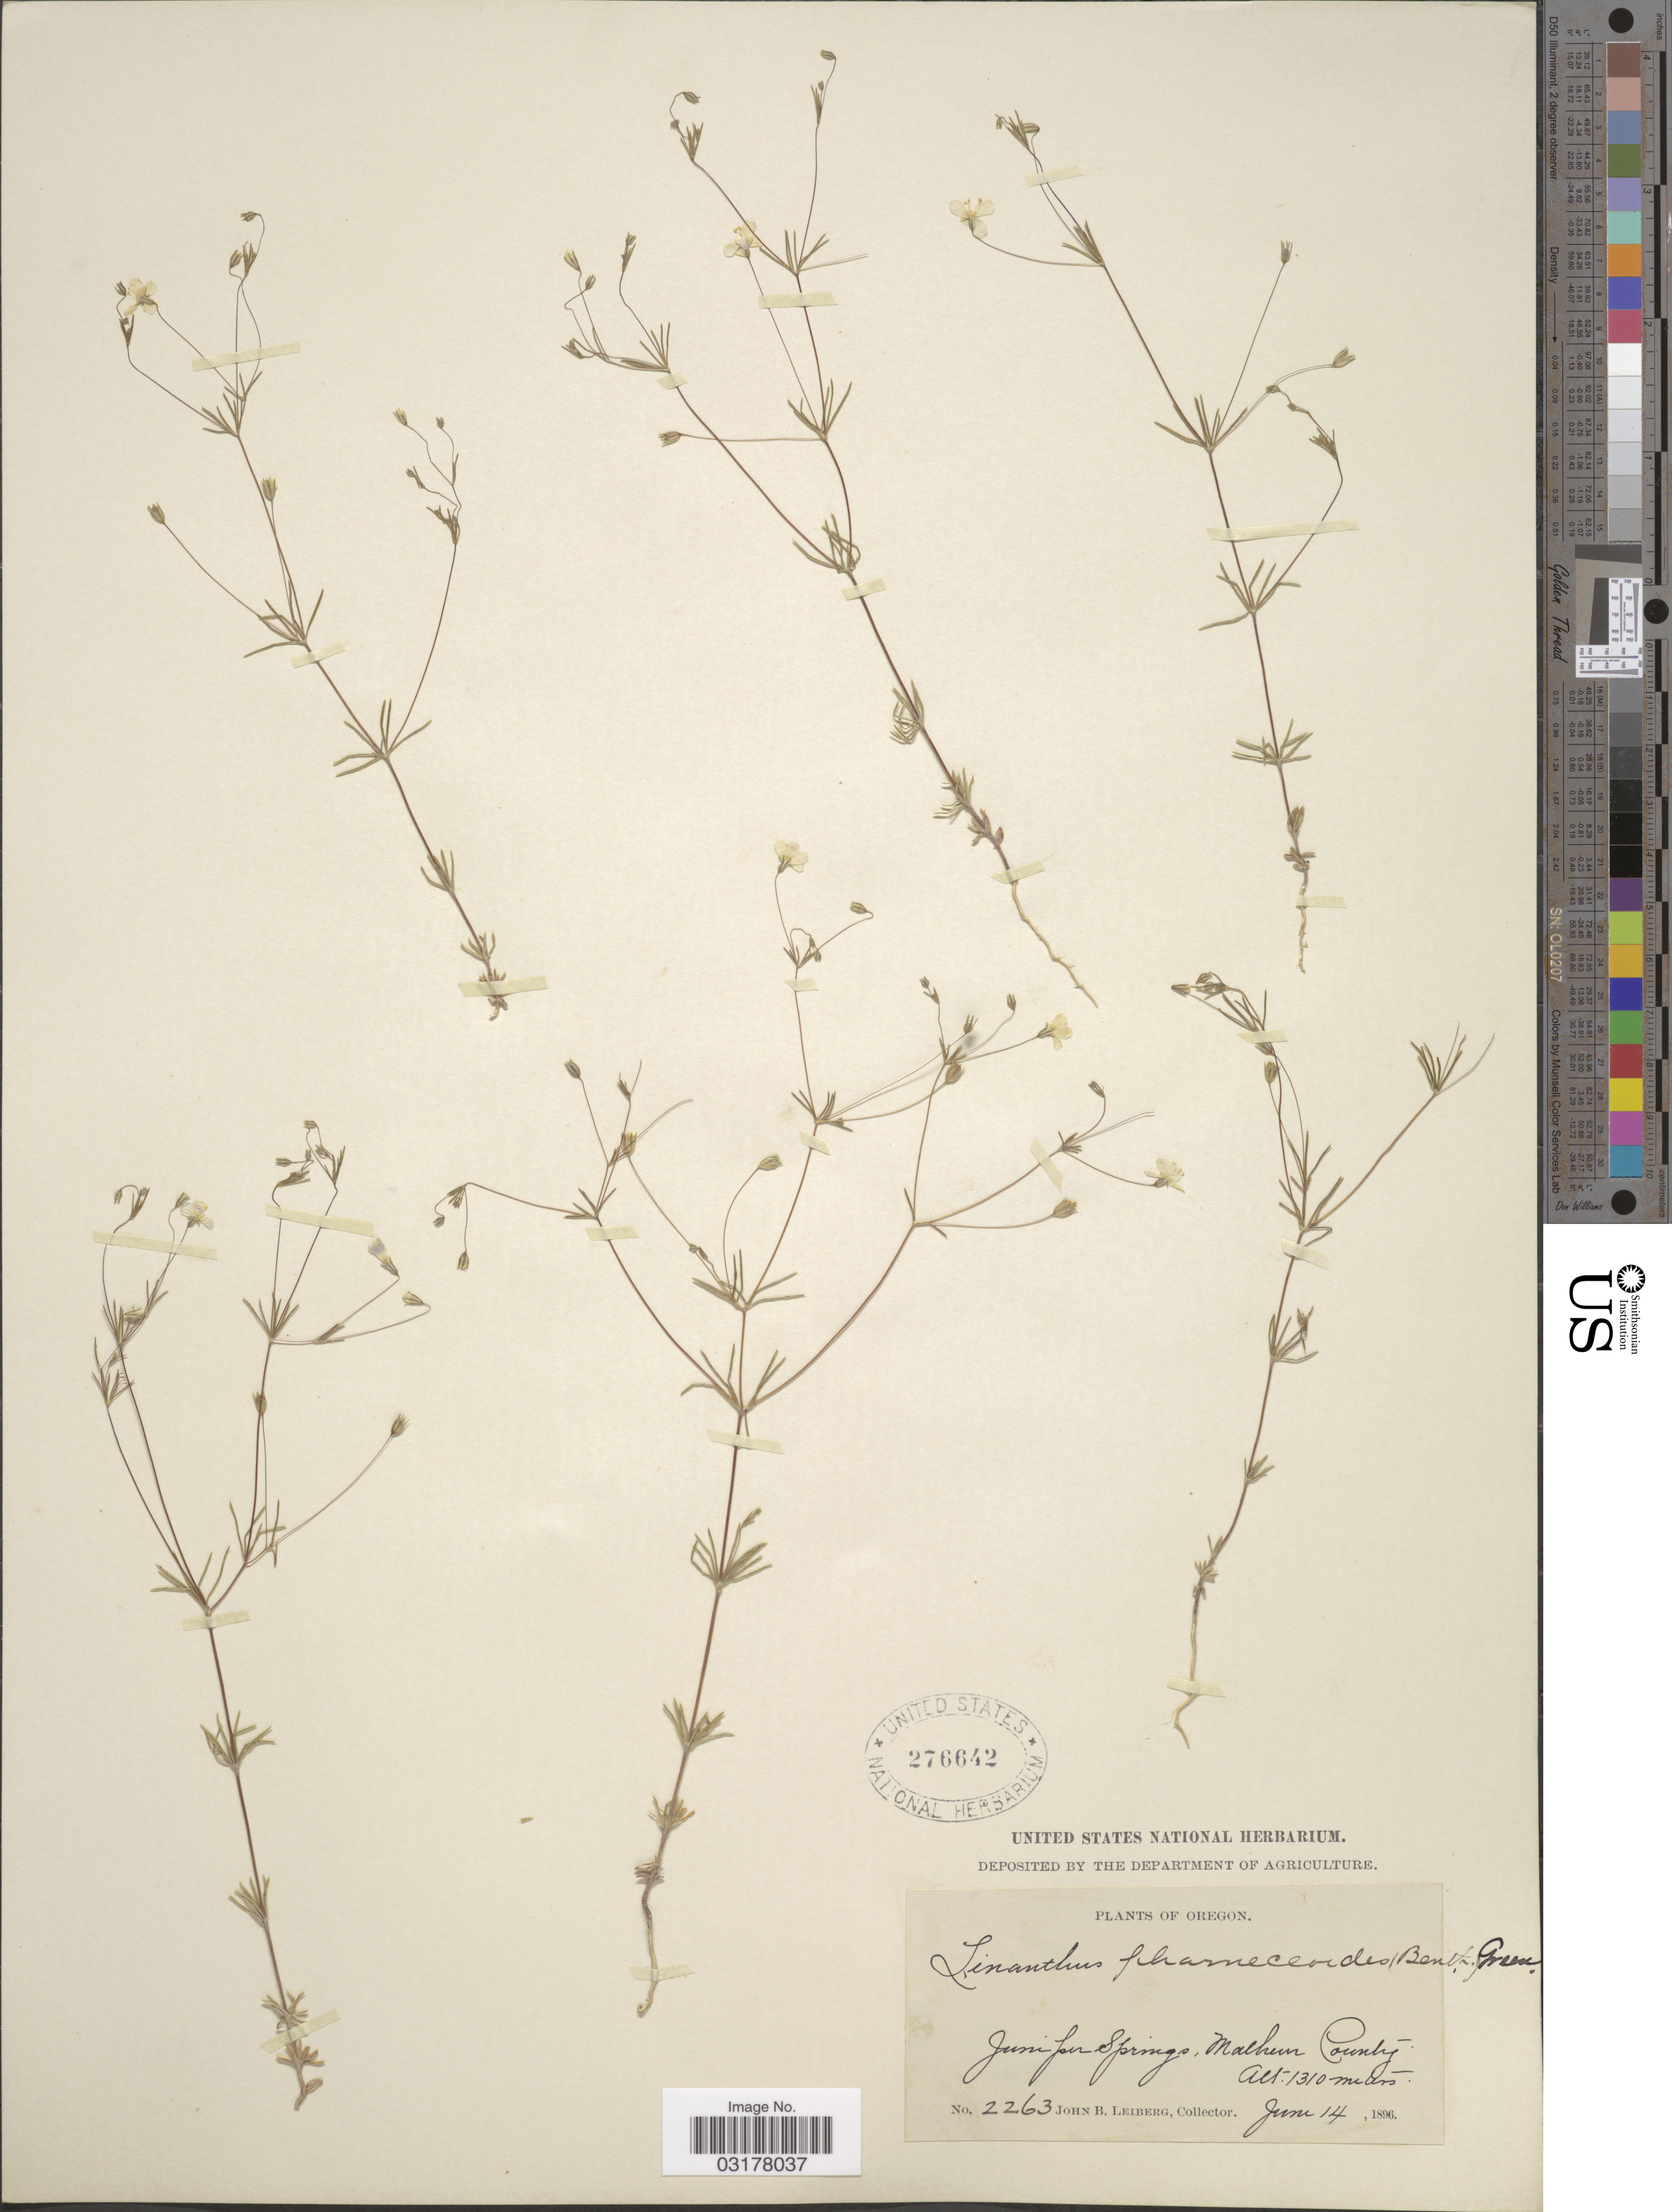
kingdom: Plantae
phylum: Tracheophyta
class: Magnoliopsida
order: Ericales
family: Polemoniaceae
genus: Leptosiphon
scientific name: Leptosiphon liniflorus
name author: (Benth.) J.M. Porter & L.A. Johnson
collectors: J. B. Leiberg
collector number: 2263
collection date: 1896-06-14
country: United States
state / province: Oregon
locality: Juniper Springs, Malheur County.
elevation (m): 1310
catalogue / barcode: US 276642